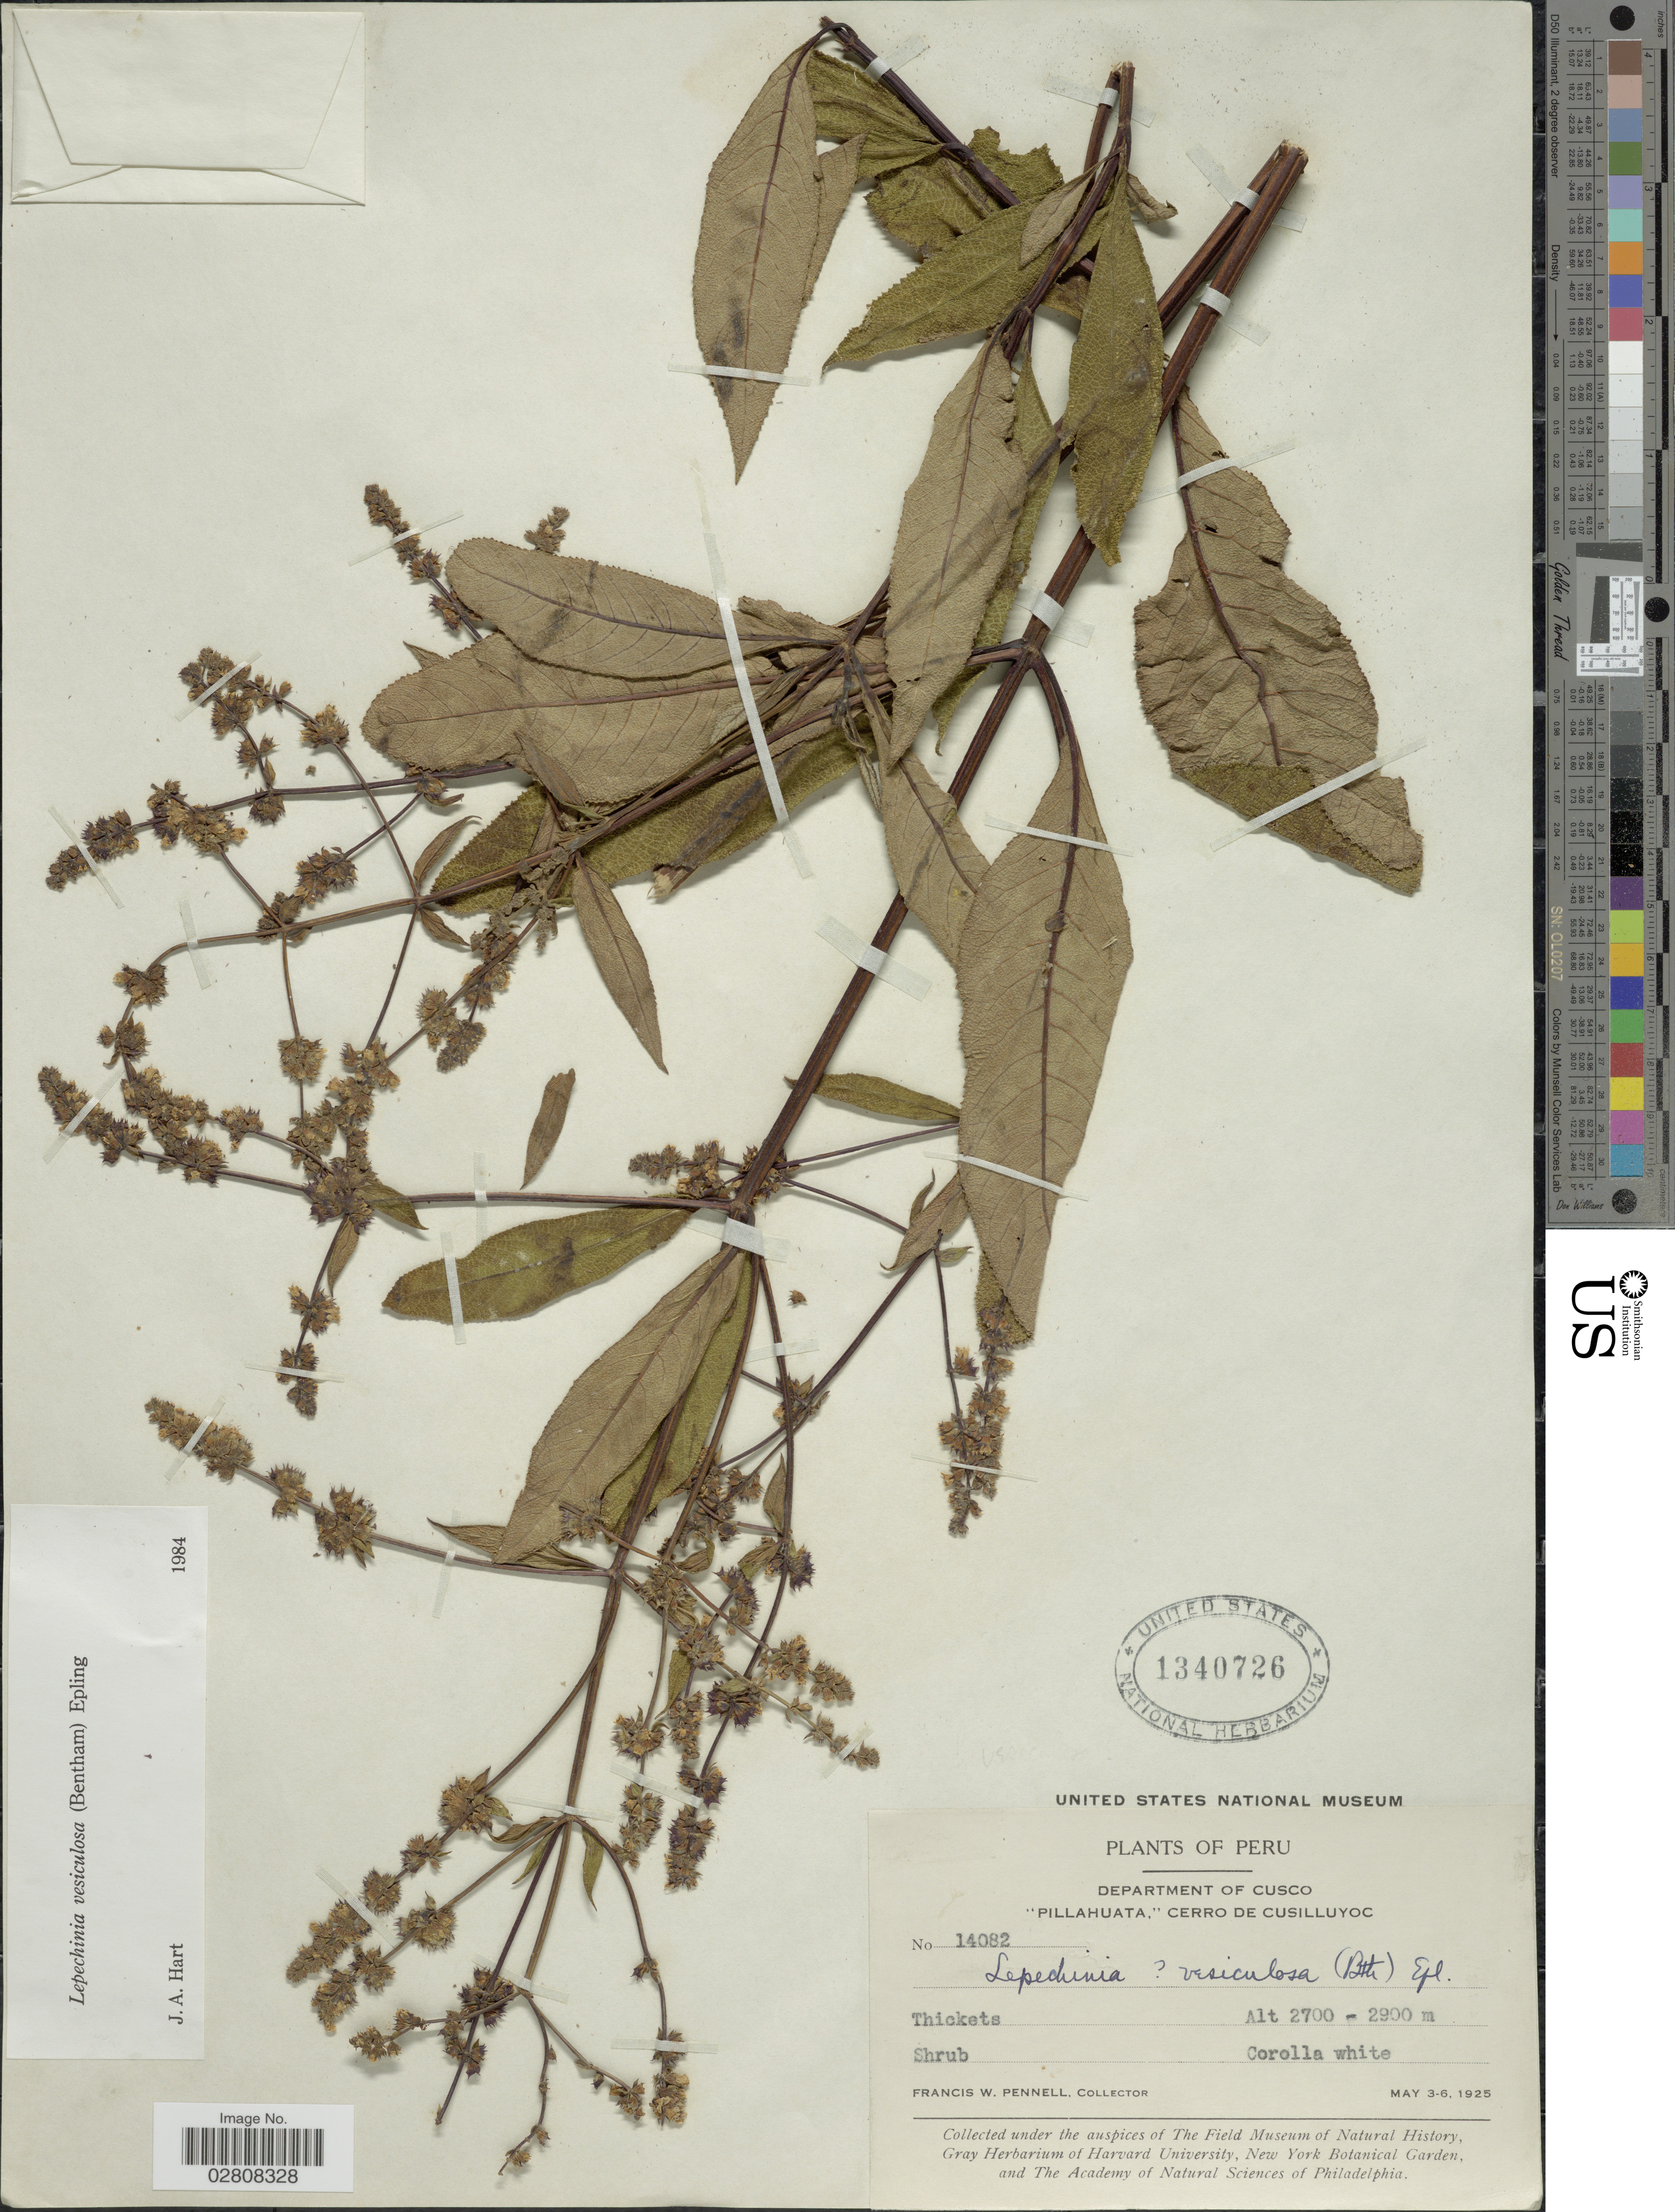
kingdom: Plantae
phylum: Tracheophyta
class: Magnoliopsida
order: Lamiales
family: Lamiaceae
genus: Lepechinia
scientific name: Lepechinia vesiculosa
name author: (Benth.) Epling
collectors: F. W. Pennell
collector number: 14082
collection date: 1925-05-03/1925-05-06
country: Peru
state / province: Cusco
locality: Department of Cusco. "Pillahuata," Cerro de Cusilluyoc.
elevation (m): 2700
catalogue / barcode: US 1340726